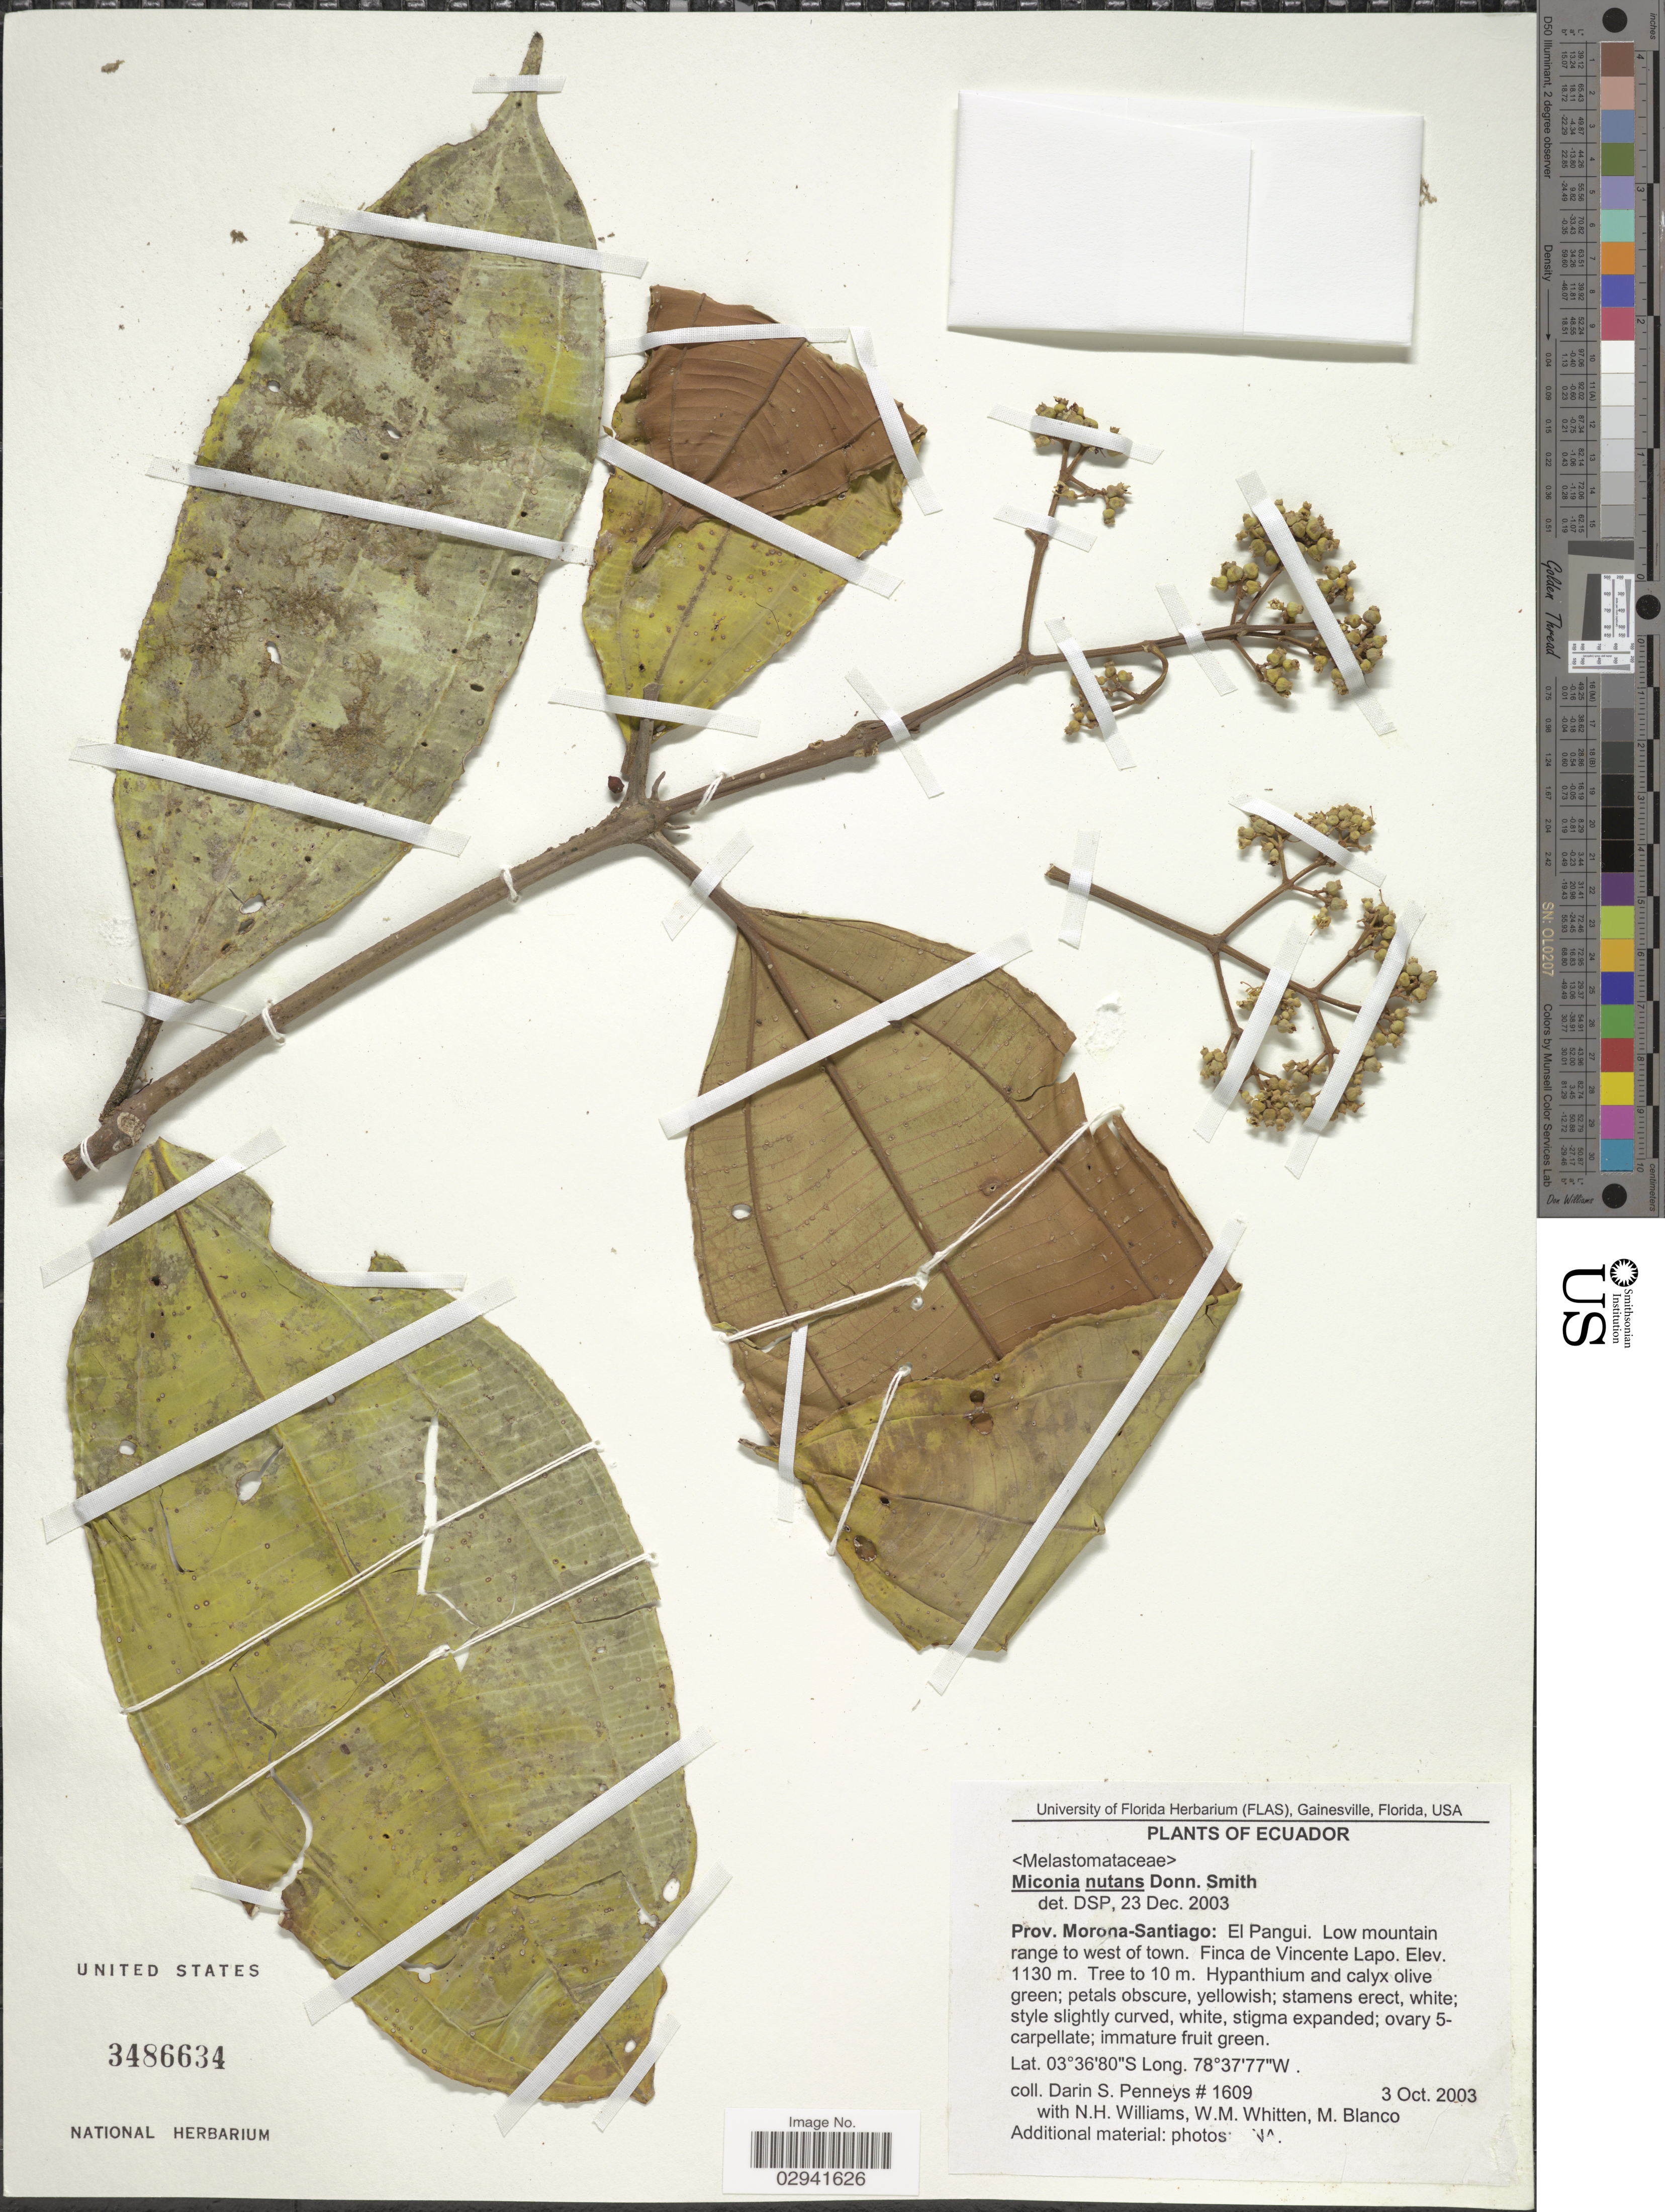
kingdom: Plantae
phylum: Tracheophyta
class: Magnoliopsida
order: Myrtales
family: Melastomataceae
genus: Miconia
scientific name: Miconia nutans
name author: Donn. Sm.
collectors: D. S. Penneys, N. H. Williams, W. M. Whitten & M. Blanco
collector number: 1609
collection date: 2003-10-03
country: Ecuador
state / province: Morona-Santiago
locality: Prov. Morona-Santiago: El Pangui. Low mountain range to west of town. Finca de Vincente Lapo.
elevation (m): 1130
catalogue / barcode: US 3486634